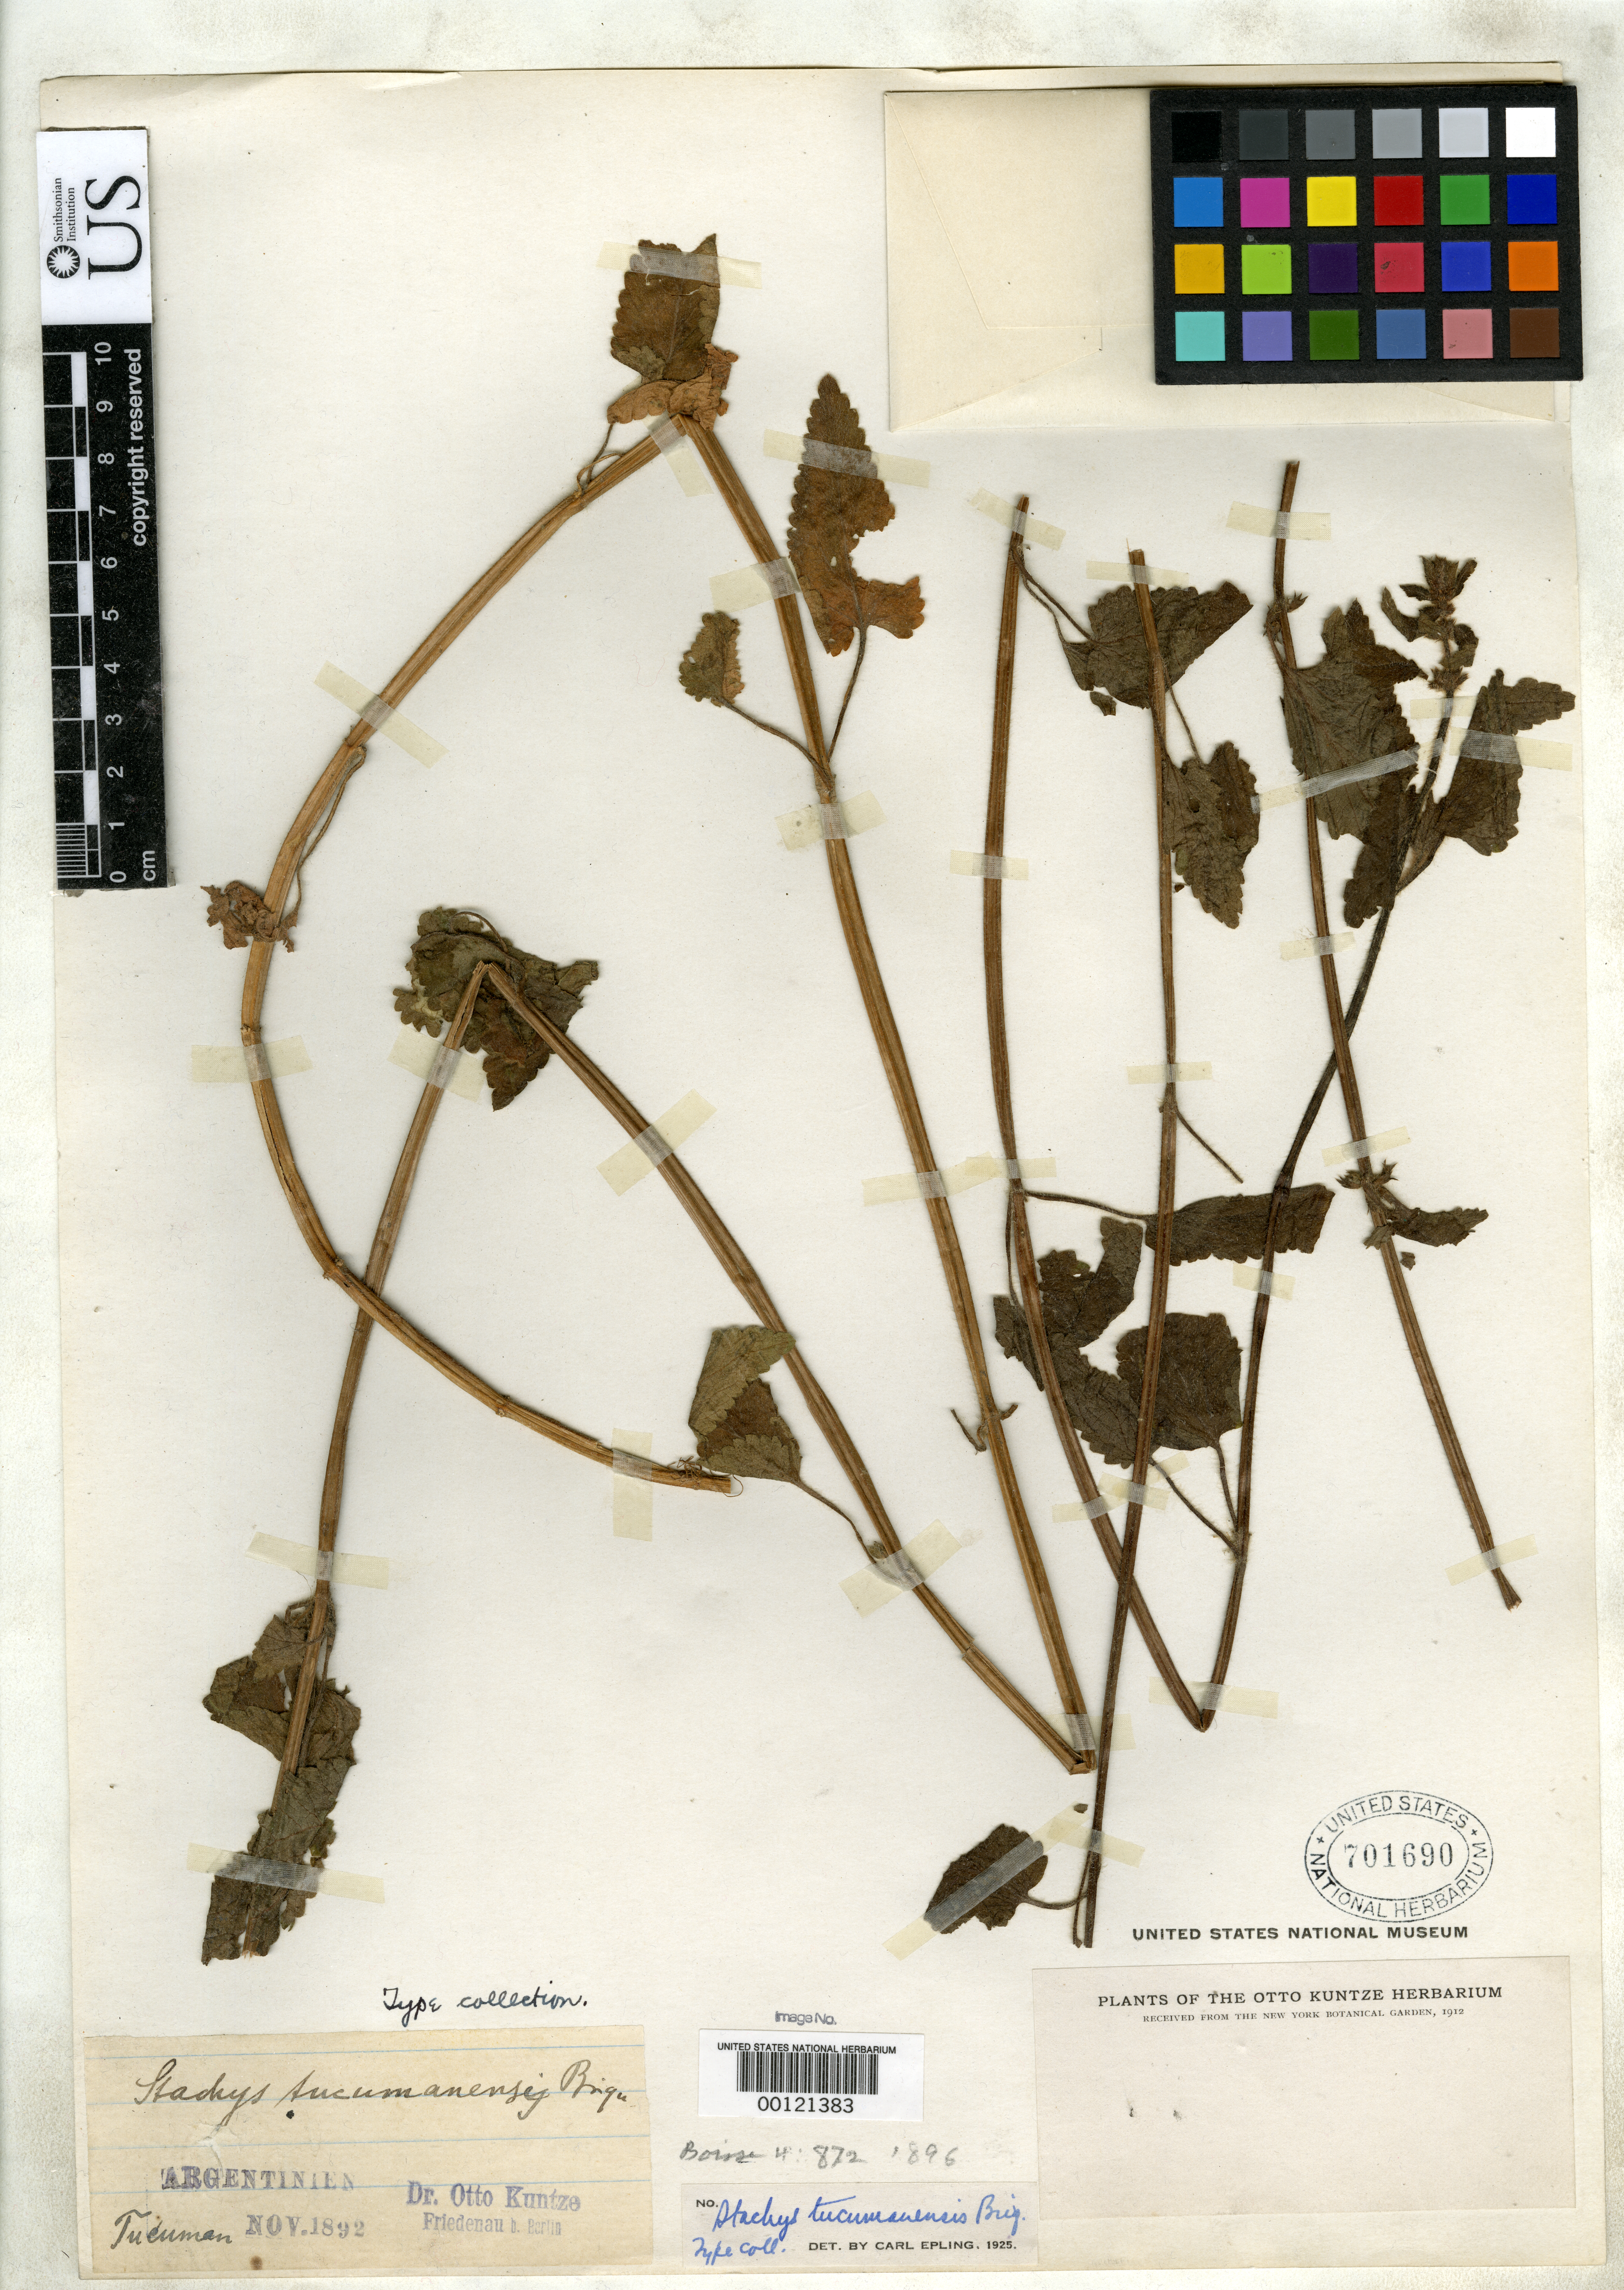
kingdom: Plantae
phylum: Tracheophyta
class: Magnoliopsida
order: Lamiales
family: Lamiaceae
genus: Stachys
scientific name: Stachys tucumanensis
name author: Briq.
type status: Isotype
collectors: C.E.O. Kuntze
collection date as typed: Nov 1892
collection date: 1892-11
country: Argentina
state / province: Tucumán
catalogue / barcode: US 701690